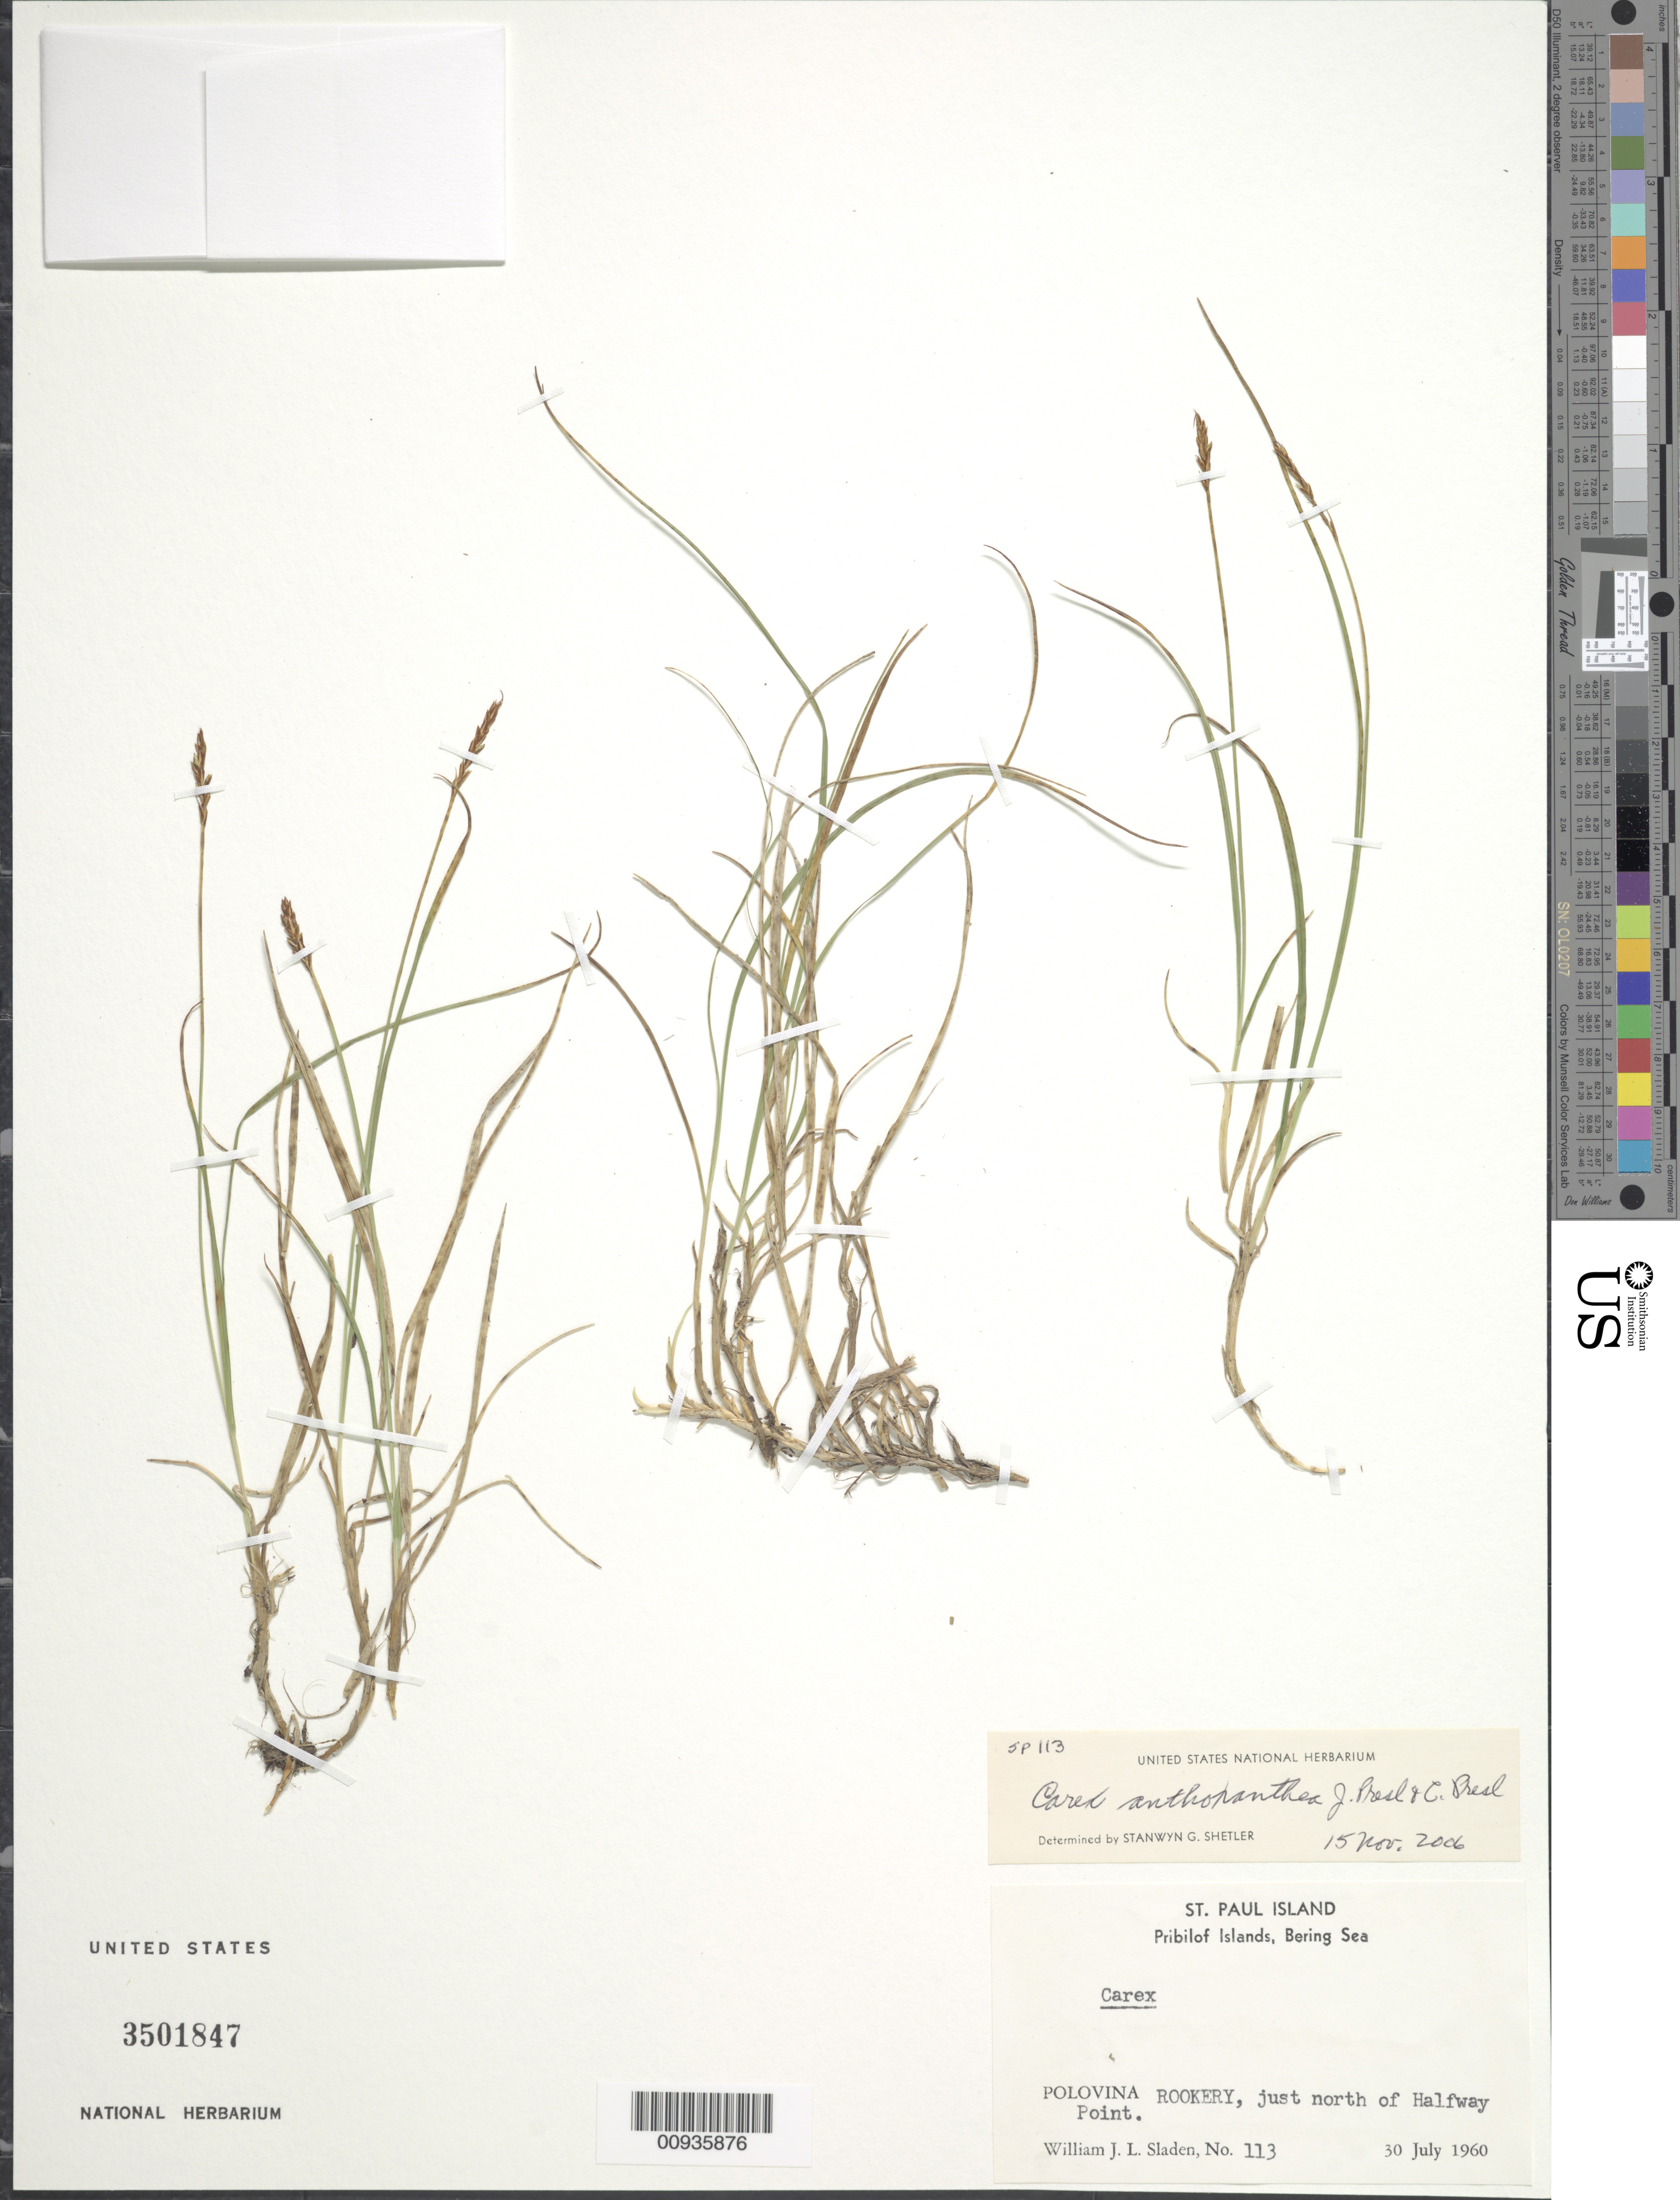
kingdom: Plantae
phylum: Tracheophyta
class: Liliopsida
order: Poales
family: Cyperaceae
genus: Carex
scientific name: Carex anthoxanthea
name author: J. Presl & C. Presl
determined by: Shetler, Stanwyn G., (US), NMNH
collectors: W. Sladen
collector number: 113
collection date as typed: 30 Jul 1960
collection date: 1960-07-30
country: United States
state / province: Alaska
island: St. Paul Island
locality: St. Paul Island. Polovina Rookery, just north of Halfway Point., Bering Sea, Pribilof Islands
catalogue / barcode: US 3501847